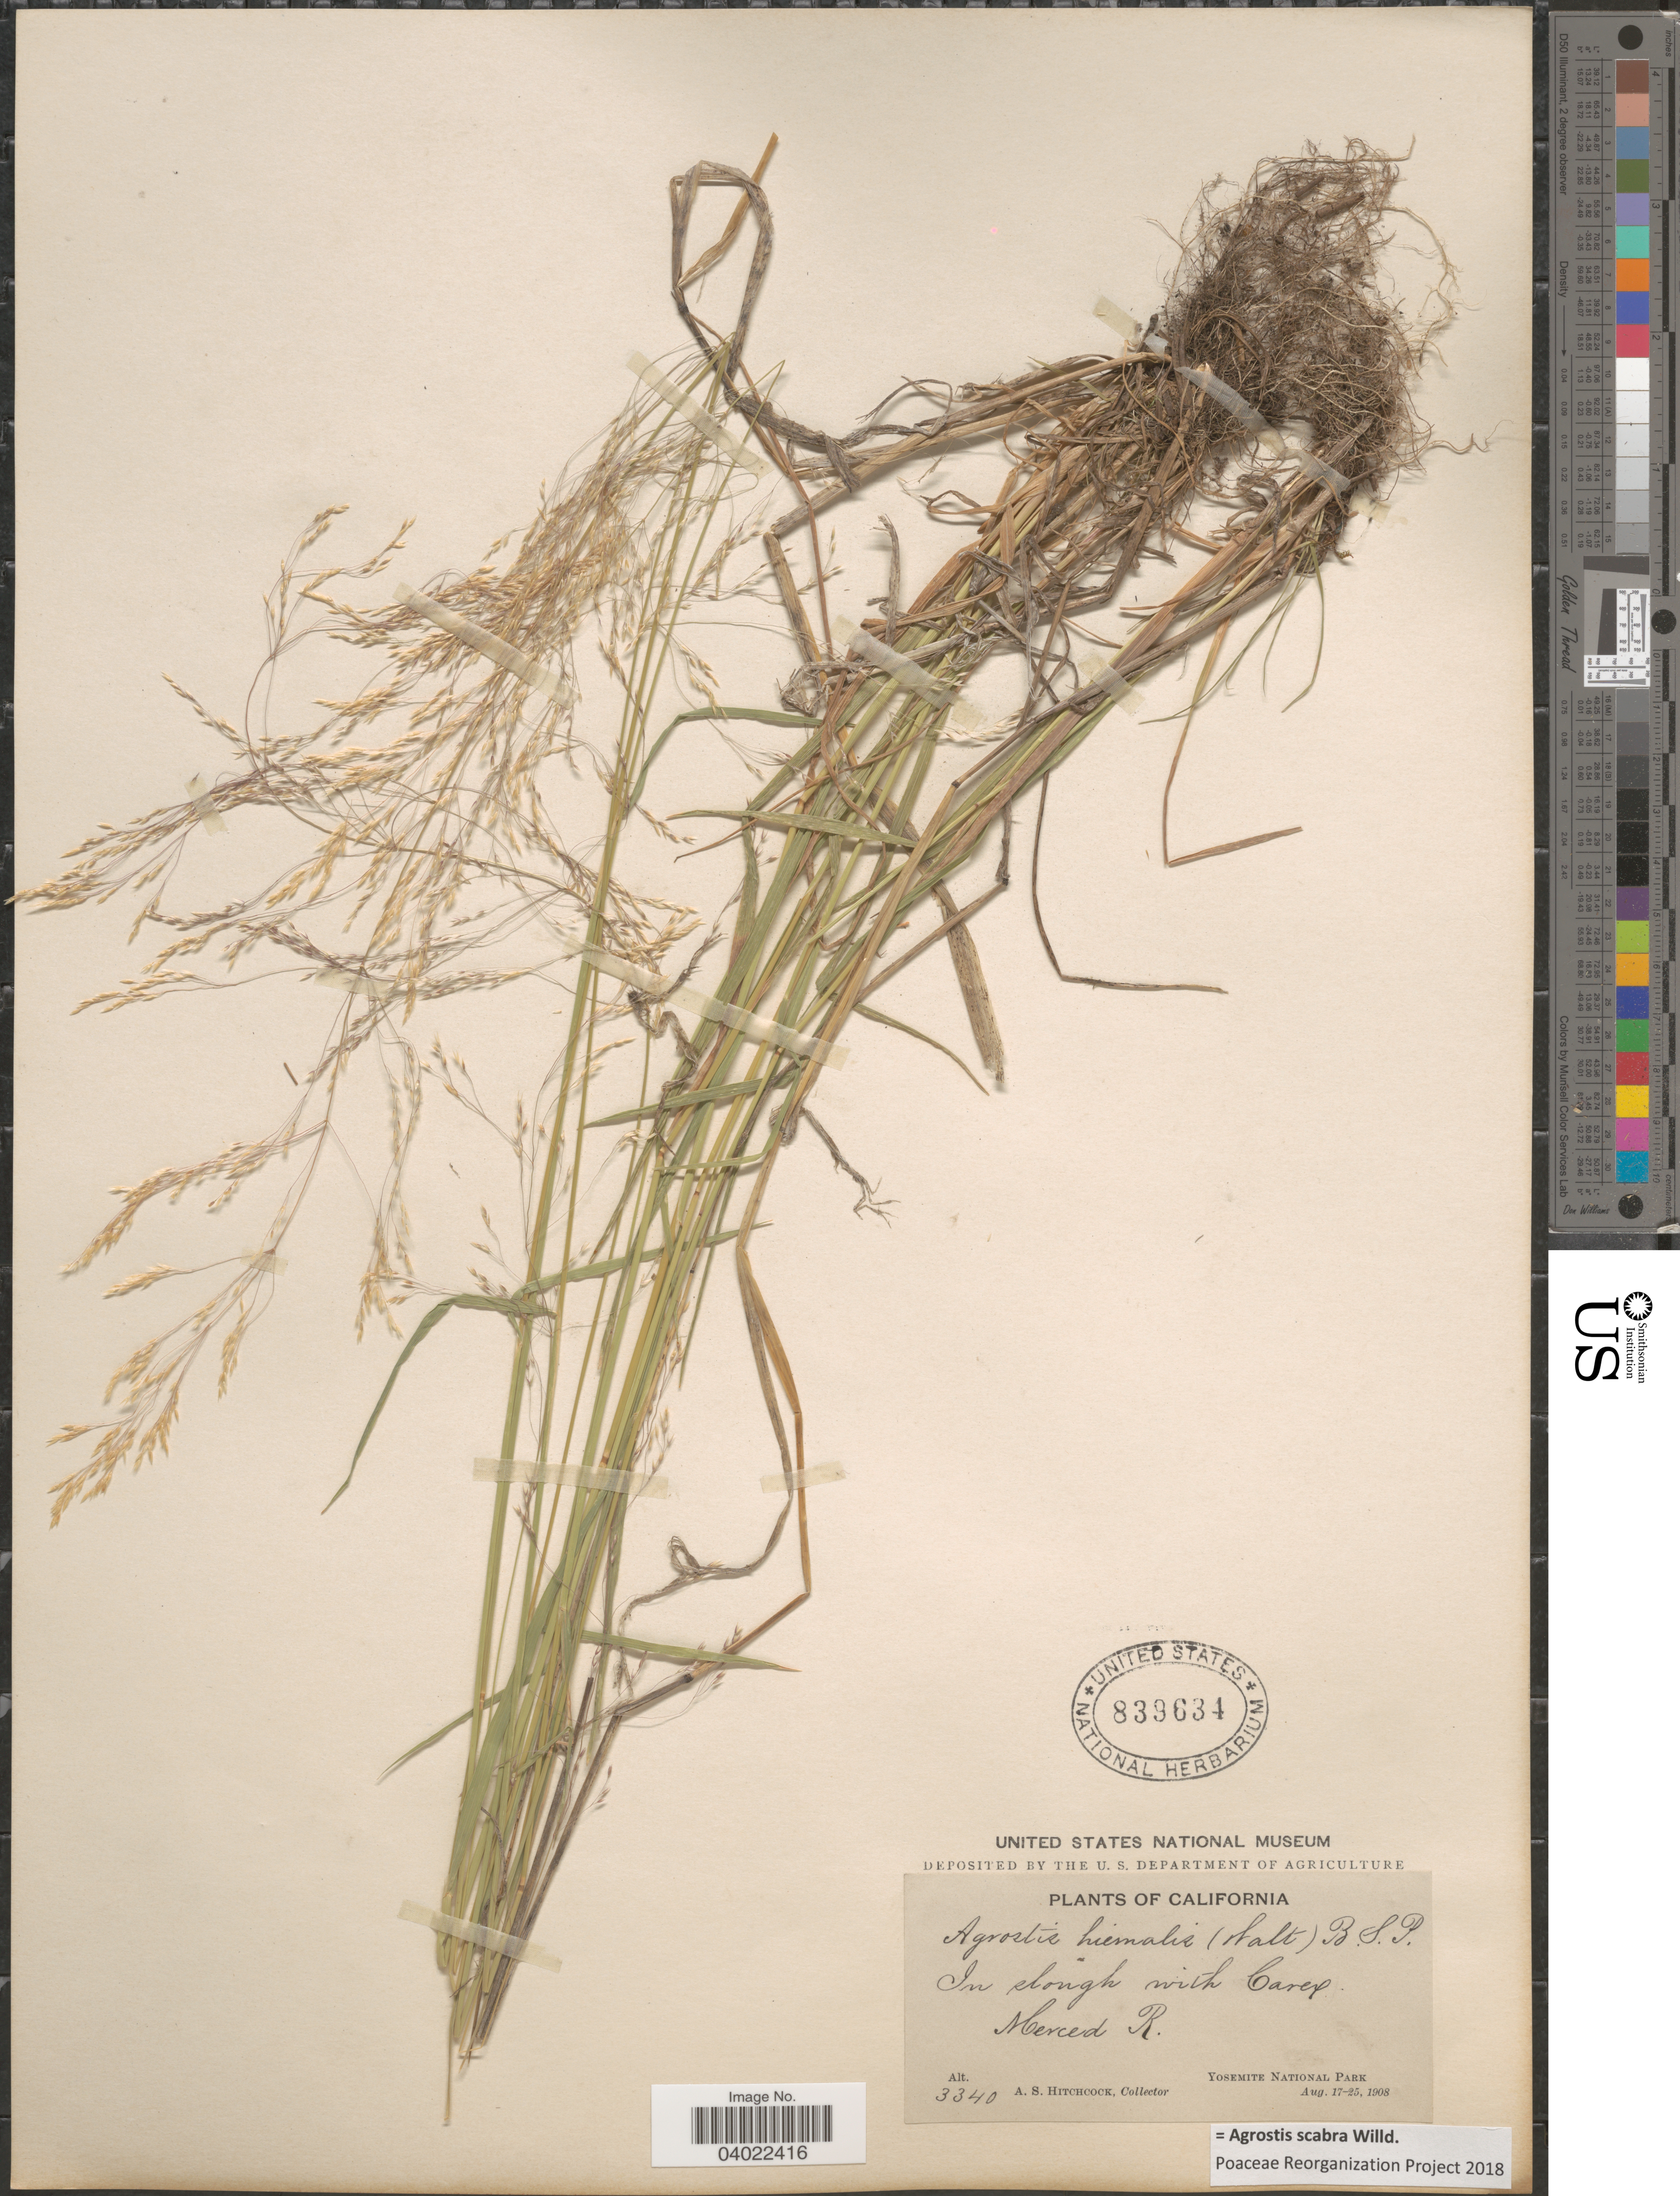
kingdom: Plantae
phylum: Tracheophyta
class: Liliopsida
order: Poales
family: Poaceae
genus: Agrostis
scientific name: Agrostis scabra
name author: Willd.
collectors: A. S. Hitchcock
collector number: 3340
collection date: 1908-08-17/1908-08-25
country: United States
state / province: California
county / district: Mariposa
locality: Merced R. Yosemite National Park.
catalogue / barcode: US 839634